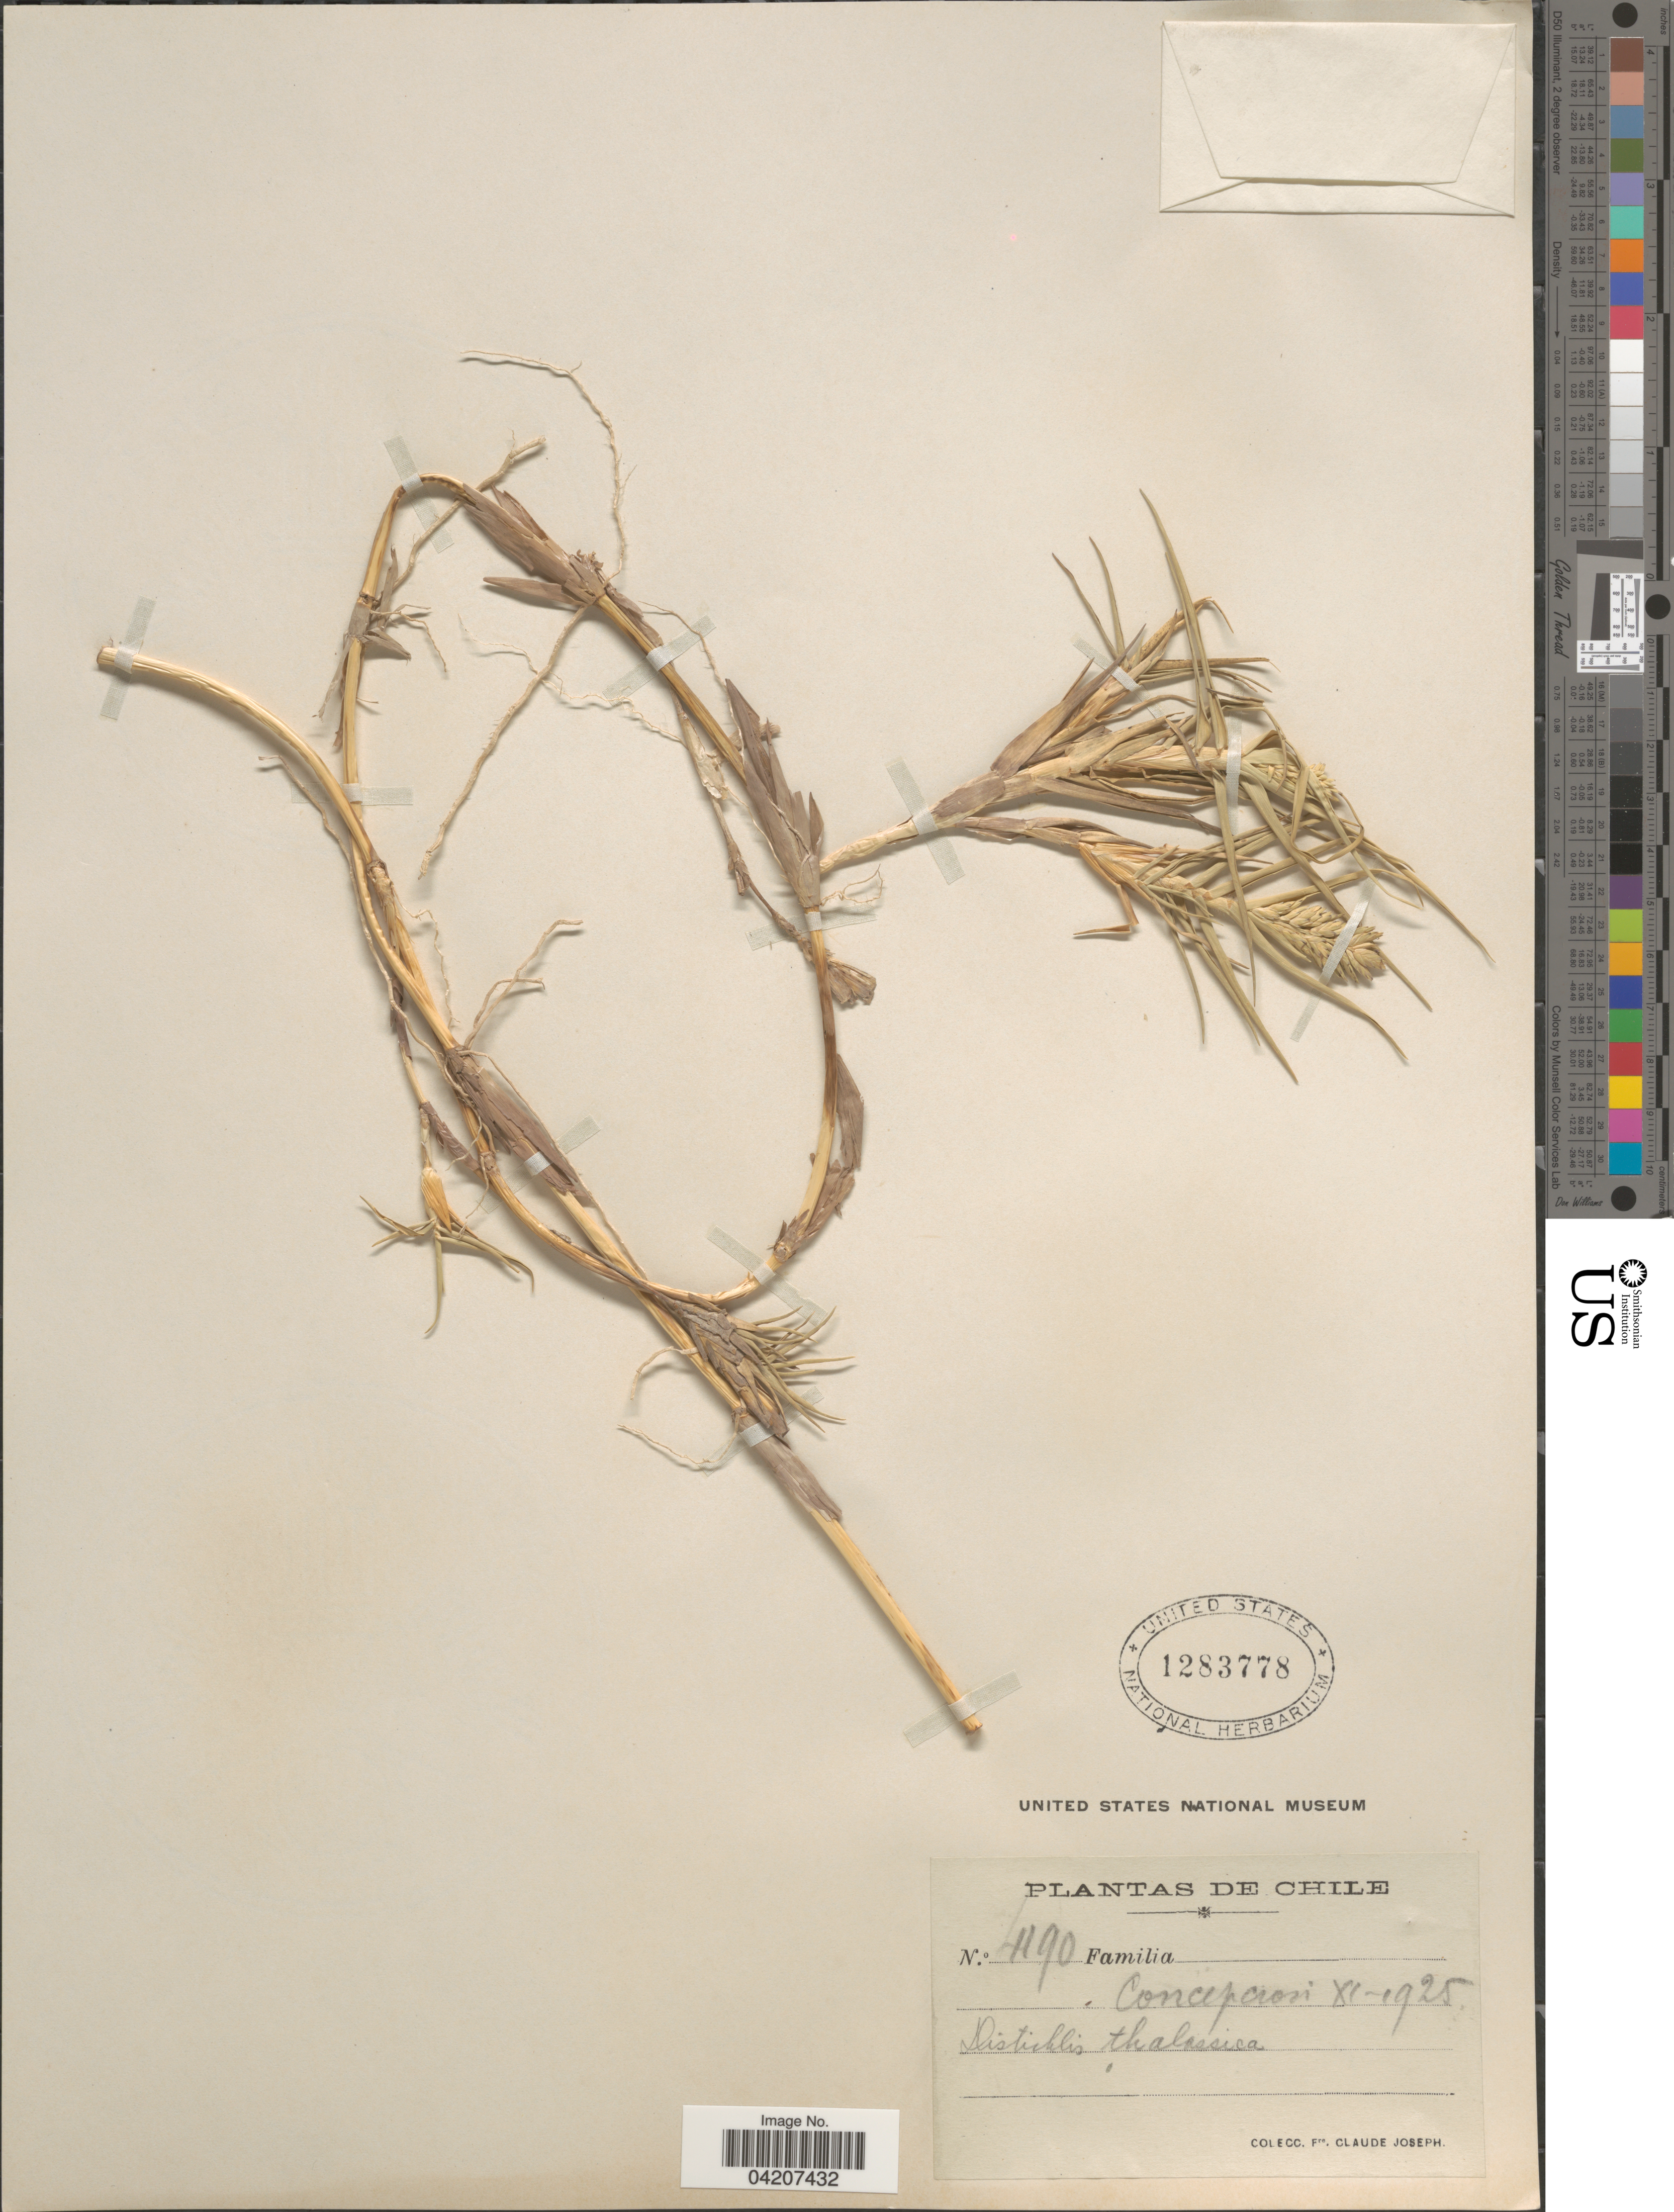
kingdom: Plantae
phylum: Tracheophyta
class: Liliopsida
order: Poales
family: Poaceae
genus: Distichlis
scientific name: Distichlis spicata var. mendocina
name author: (Phil.) Hack.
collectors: Bro. Claude-Joseph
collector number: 4190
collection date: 1925-11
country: Chile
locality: Concepcion.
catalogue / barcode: US 1283778